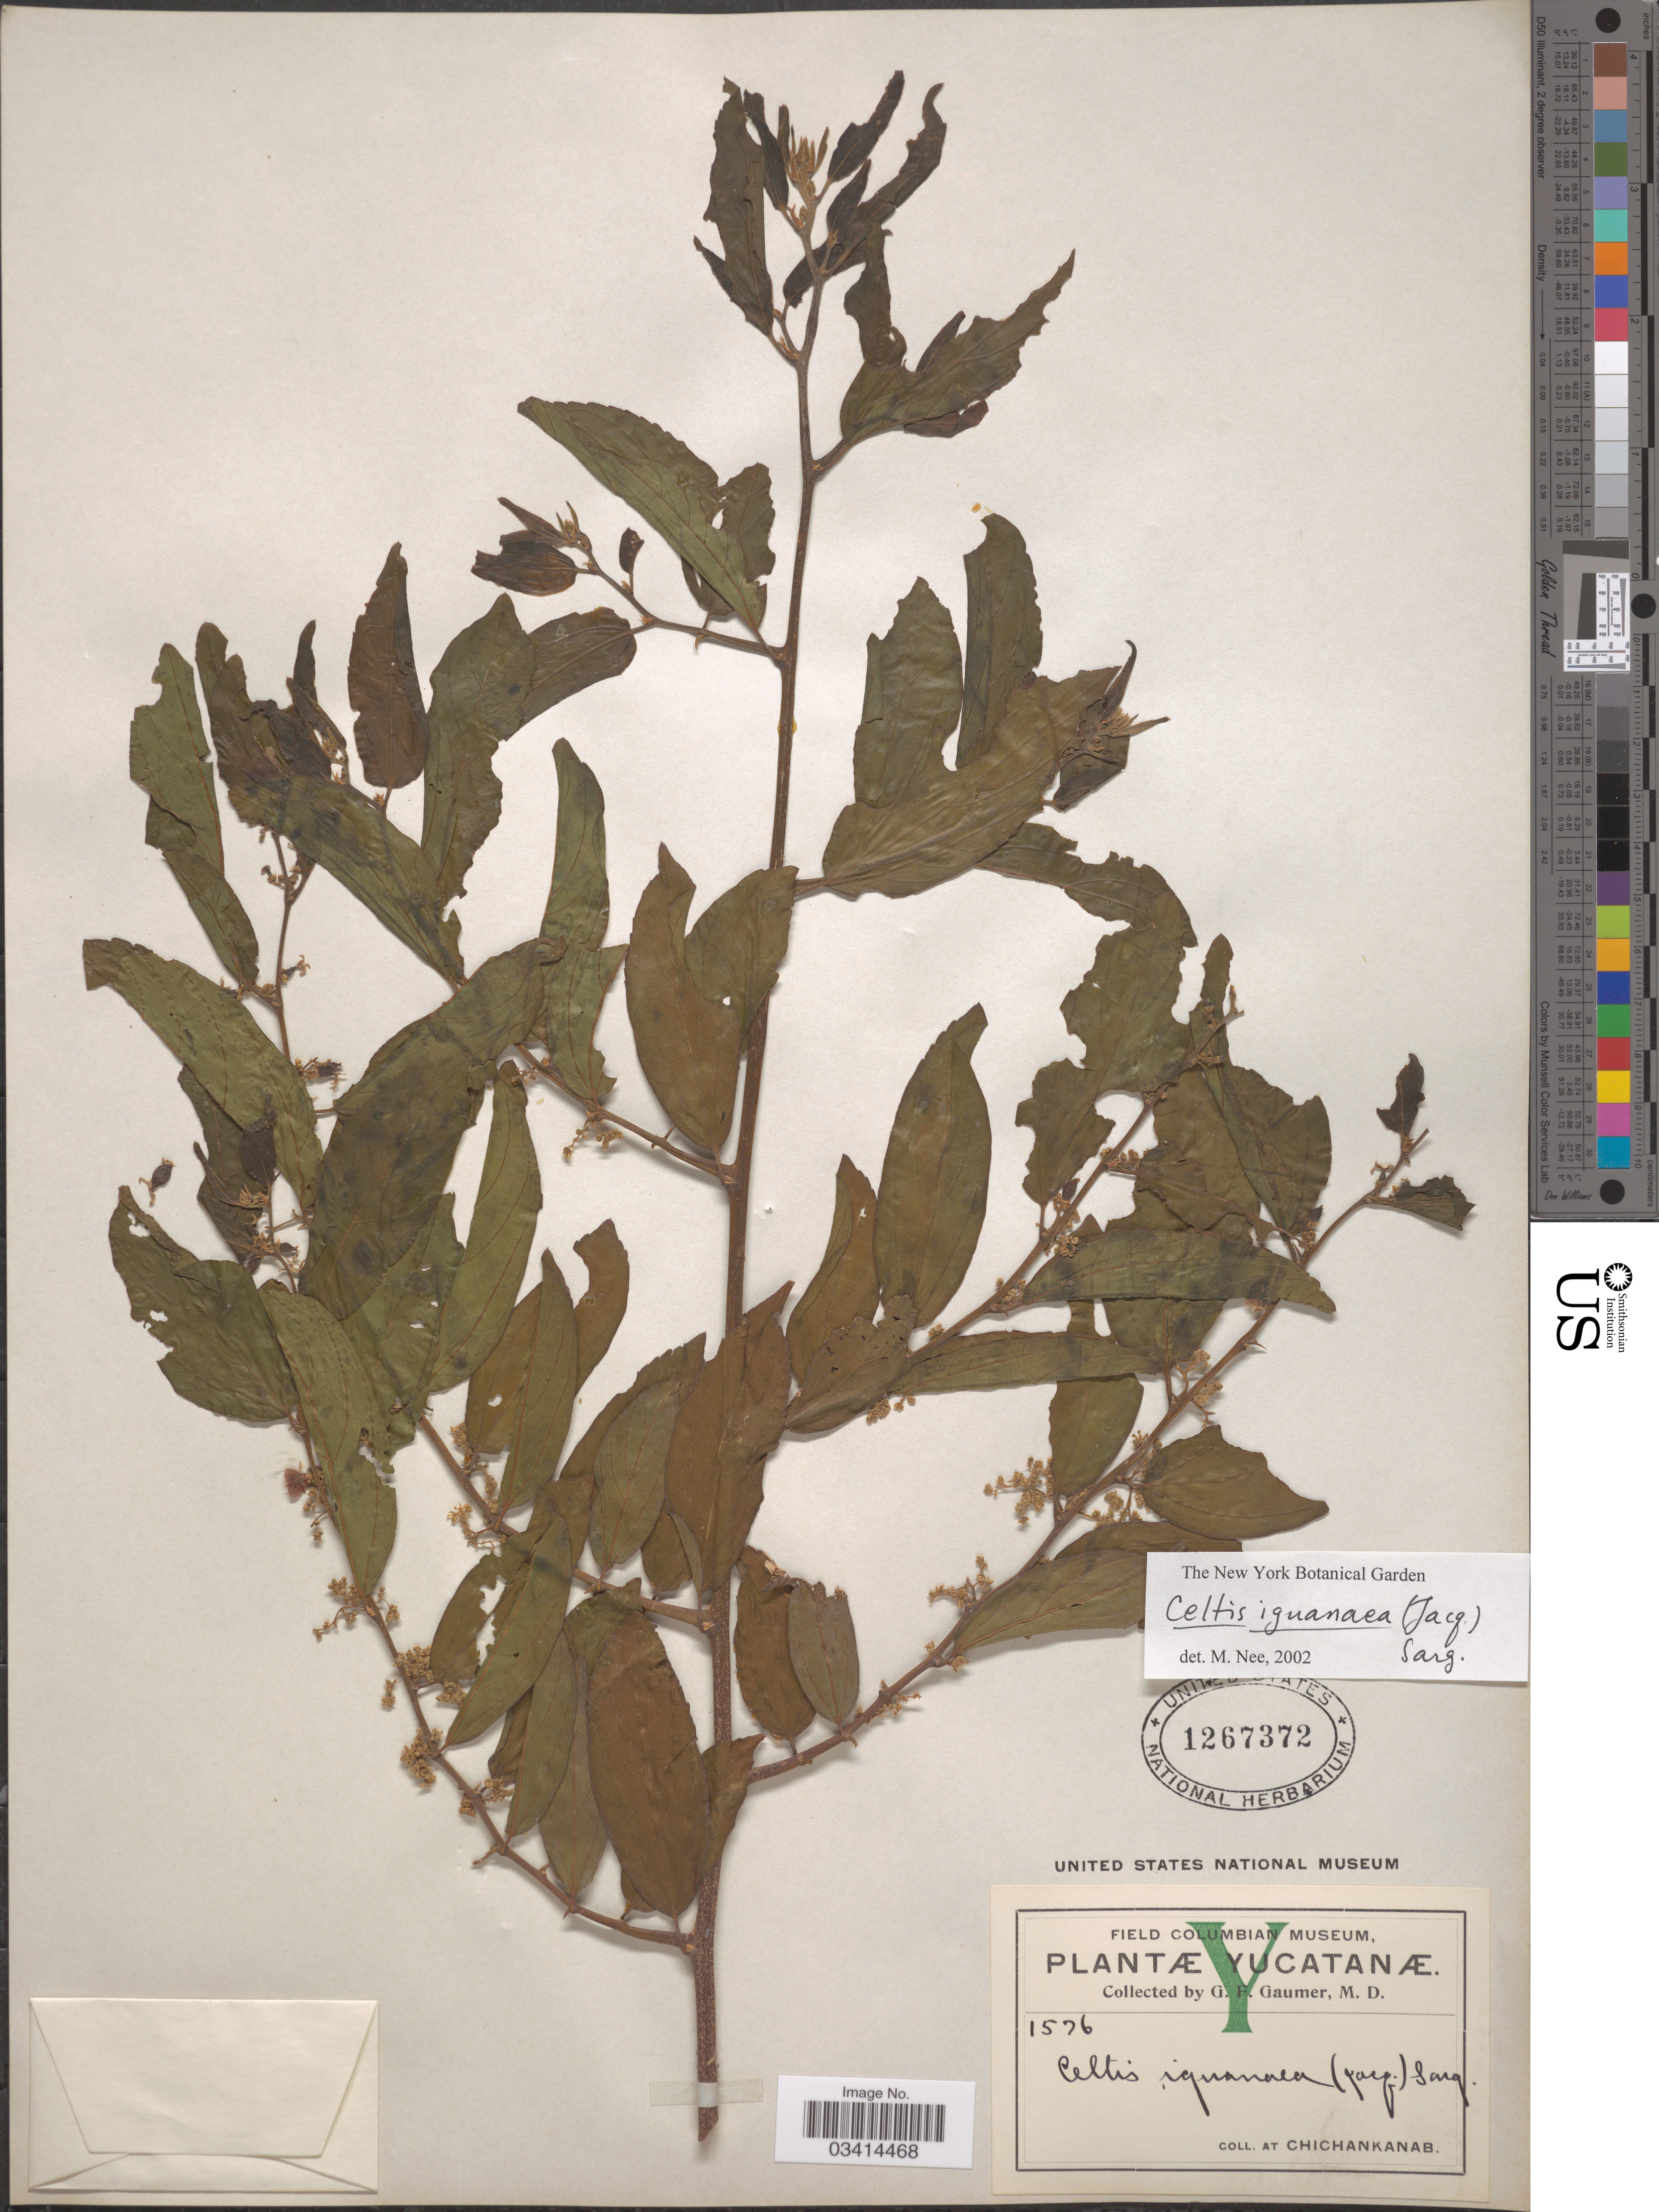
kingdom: Plantae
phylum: Tracheophyta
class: Magnoliopsida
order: Rosales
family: Cannabaceae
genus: Celtis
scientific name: Celtis iguanaea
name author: (Jacq.) Sarg.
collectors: G. F. Gaumer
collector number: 1576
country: Mexico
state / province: Yucatán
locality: At Chichankanab.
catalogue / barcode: US 1267372